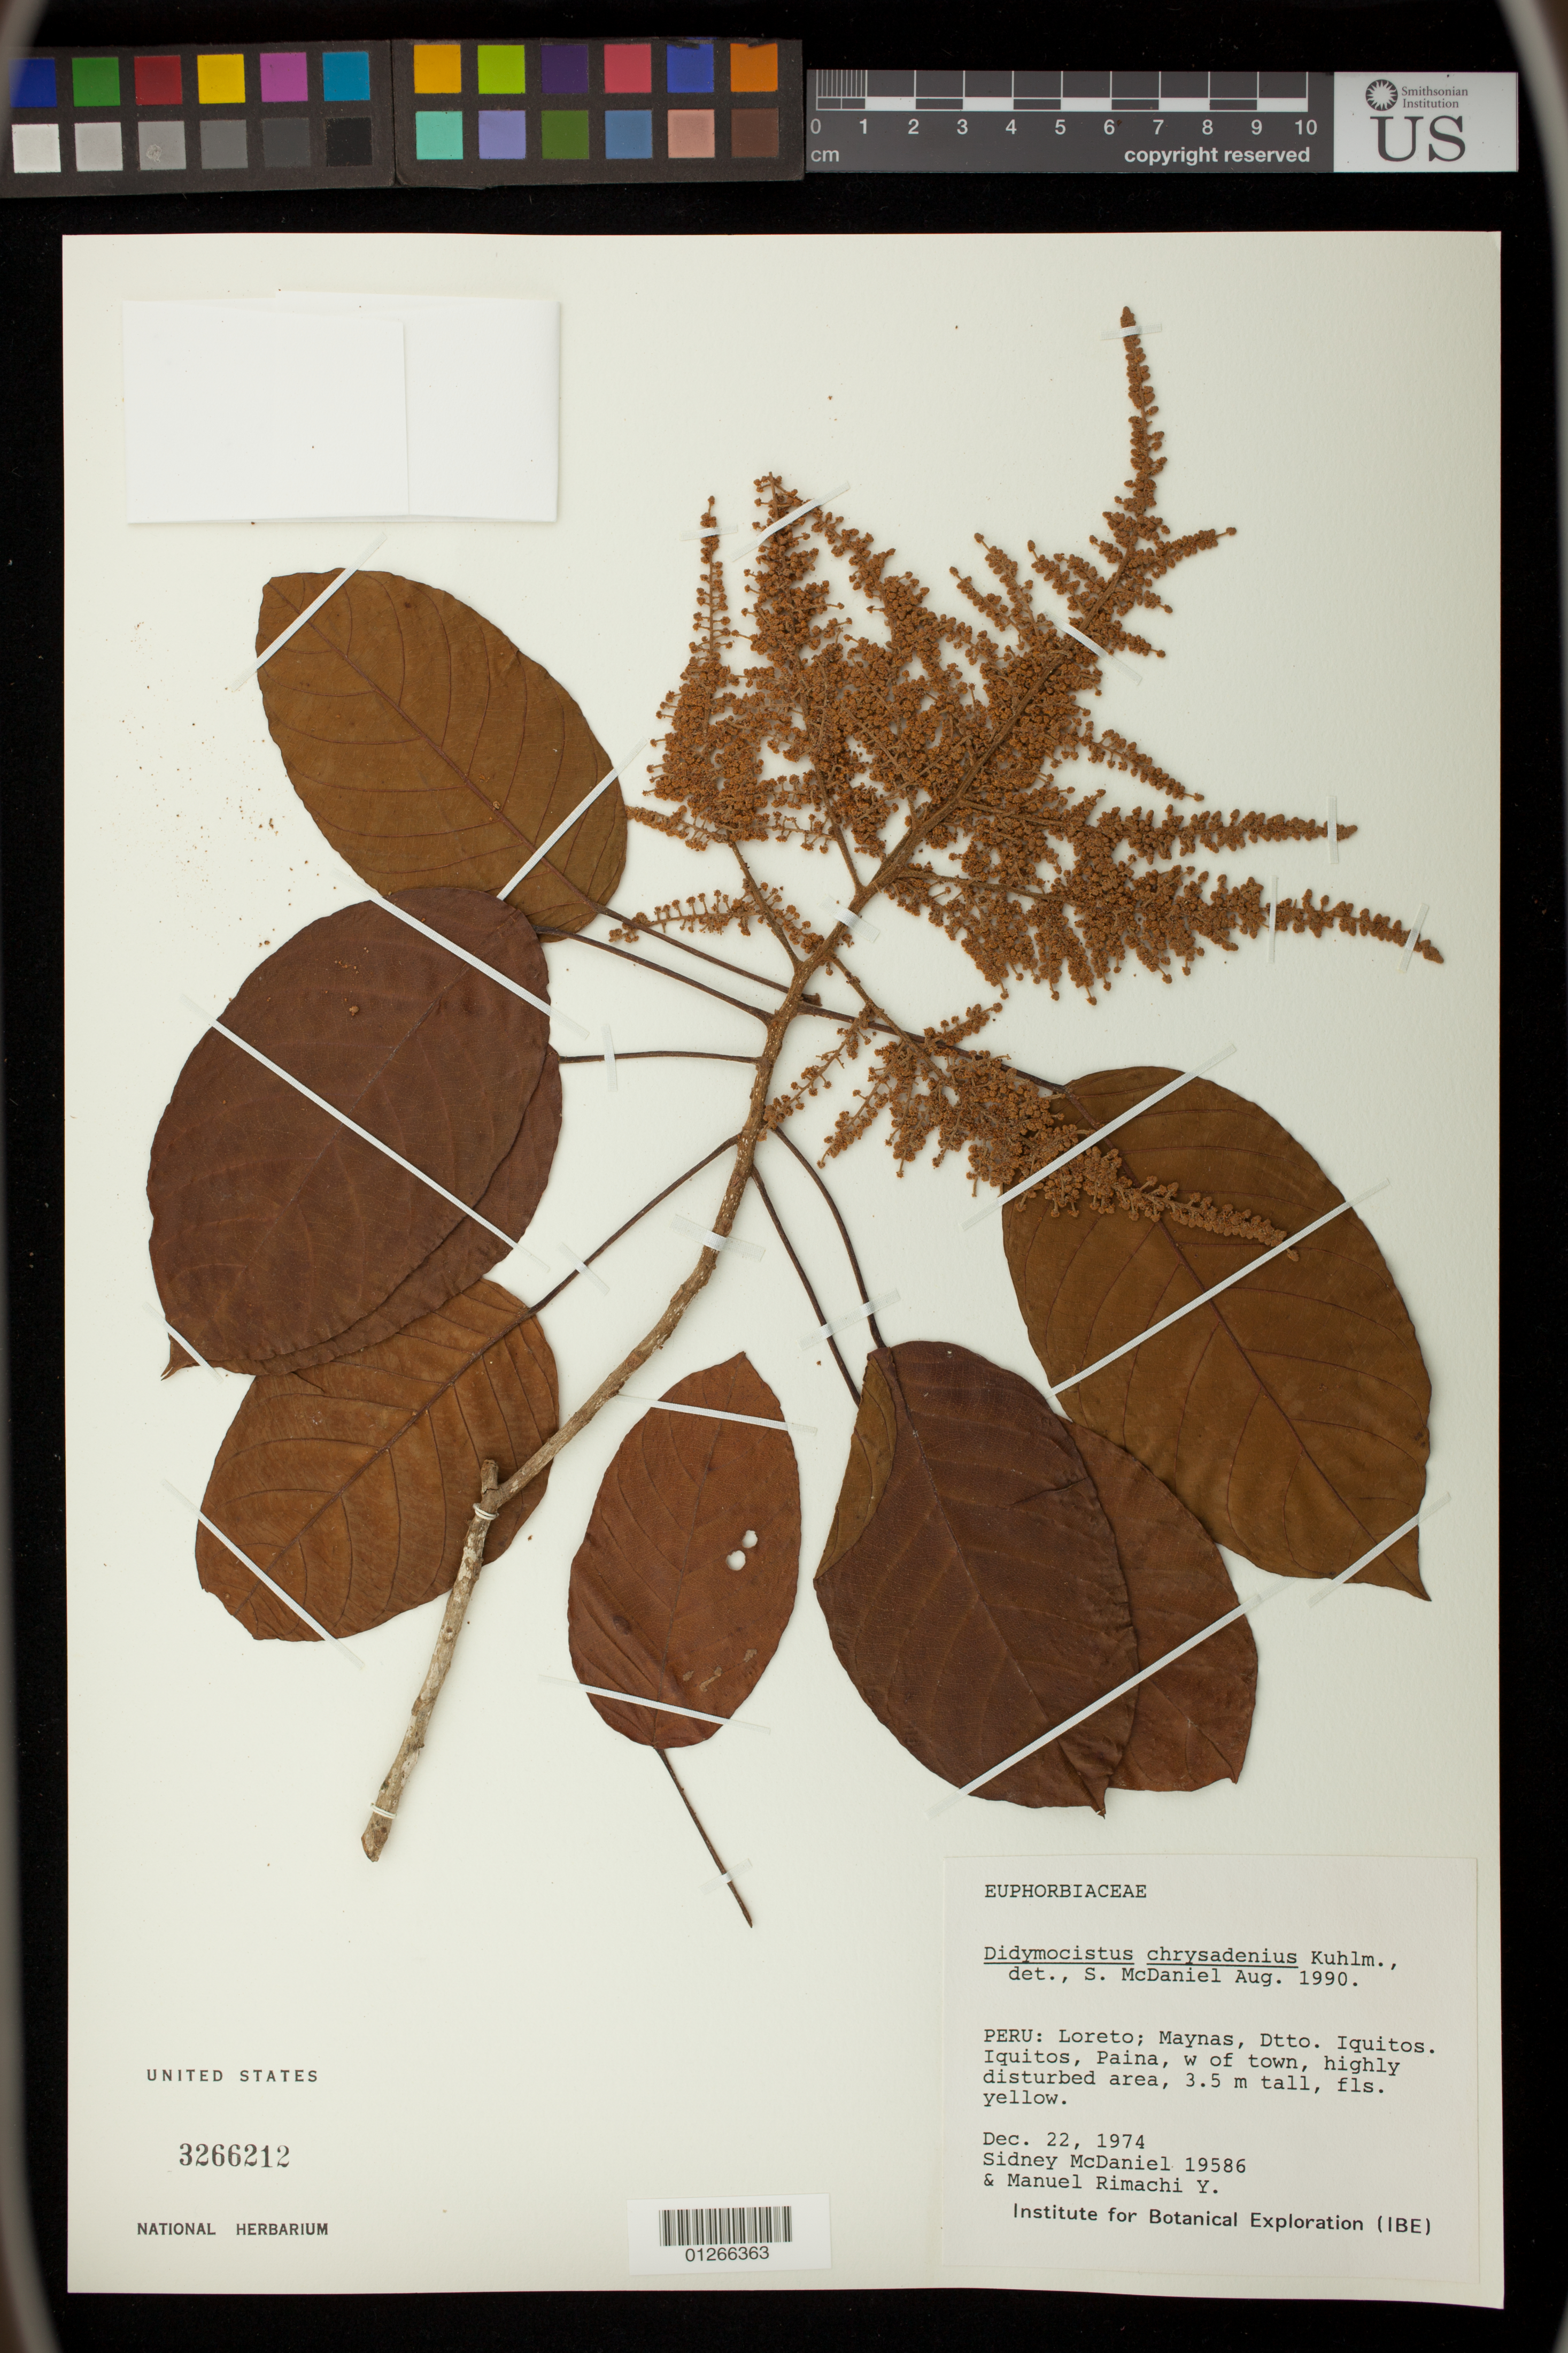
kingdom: Plantae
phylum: Tracheophyta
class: Magnoliopsida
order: Malpighiales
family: Phyllanthaceae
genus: Didymocistus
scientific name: Didymocistus chrysadenius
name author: Kuhlm.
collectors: S. T. McDaniel & M. Rimachi Y.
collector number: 19586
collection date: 1974-12-22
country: Peru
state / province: Loreto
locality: Maynas, Dtto. Iquitos, Paina, w of town.